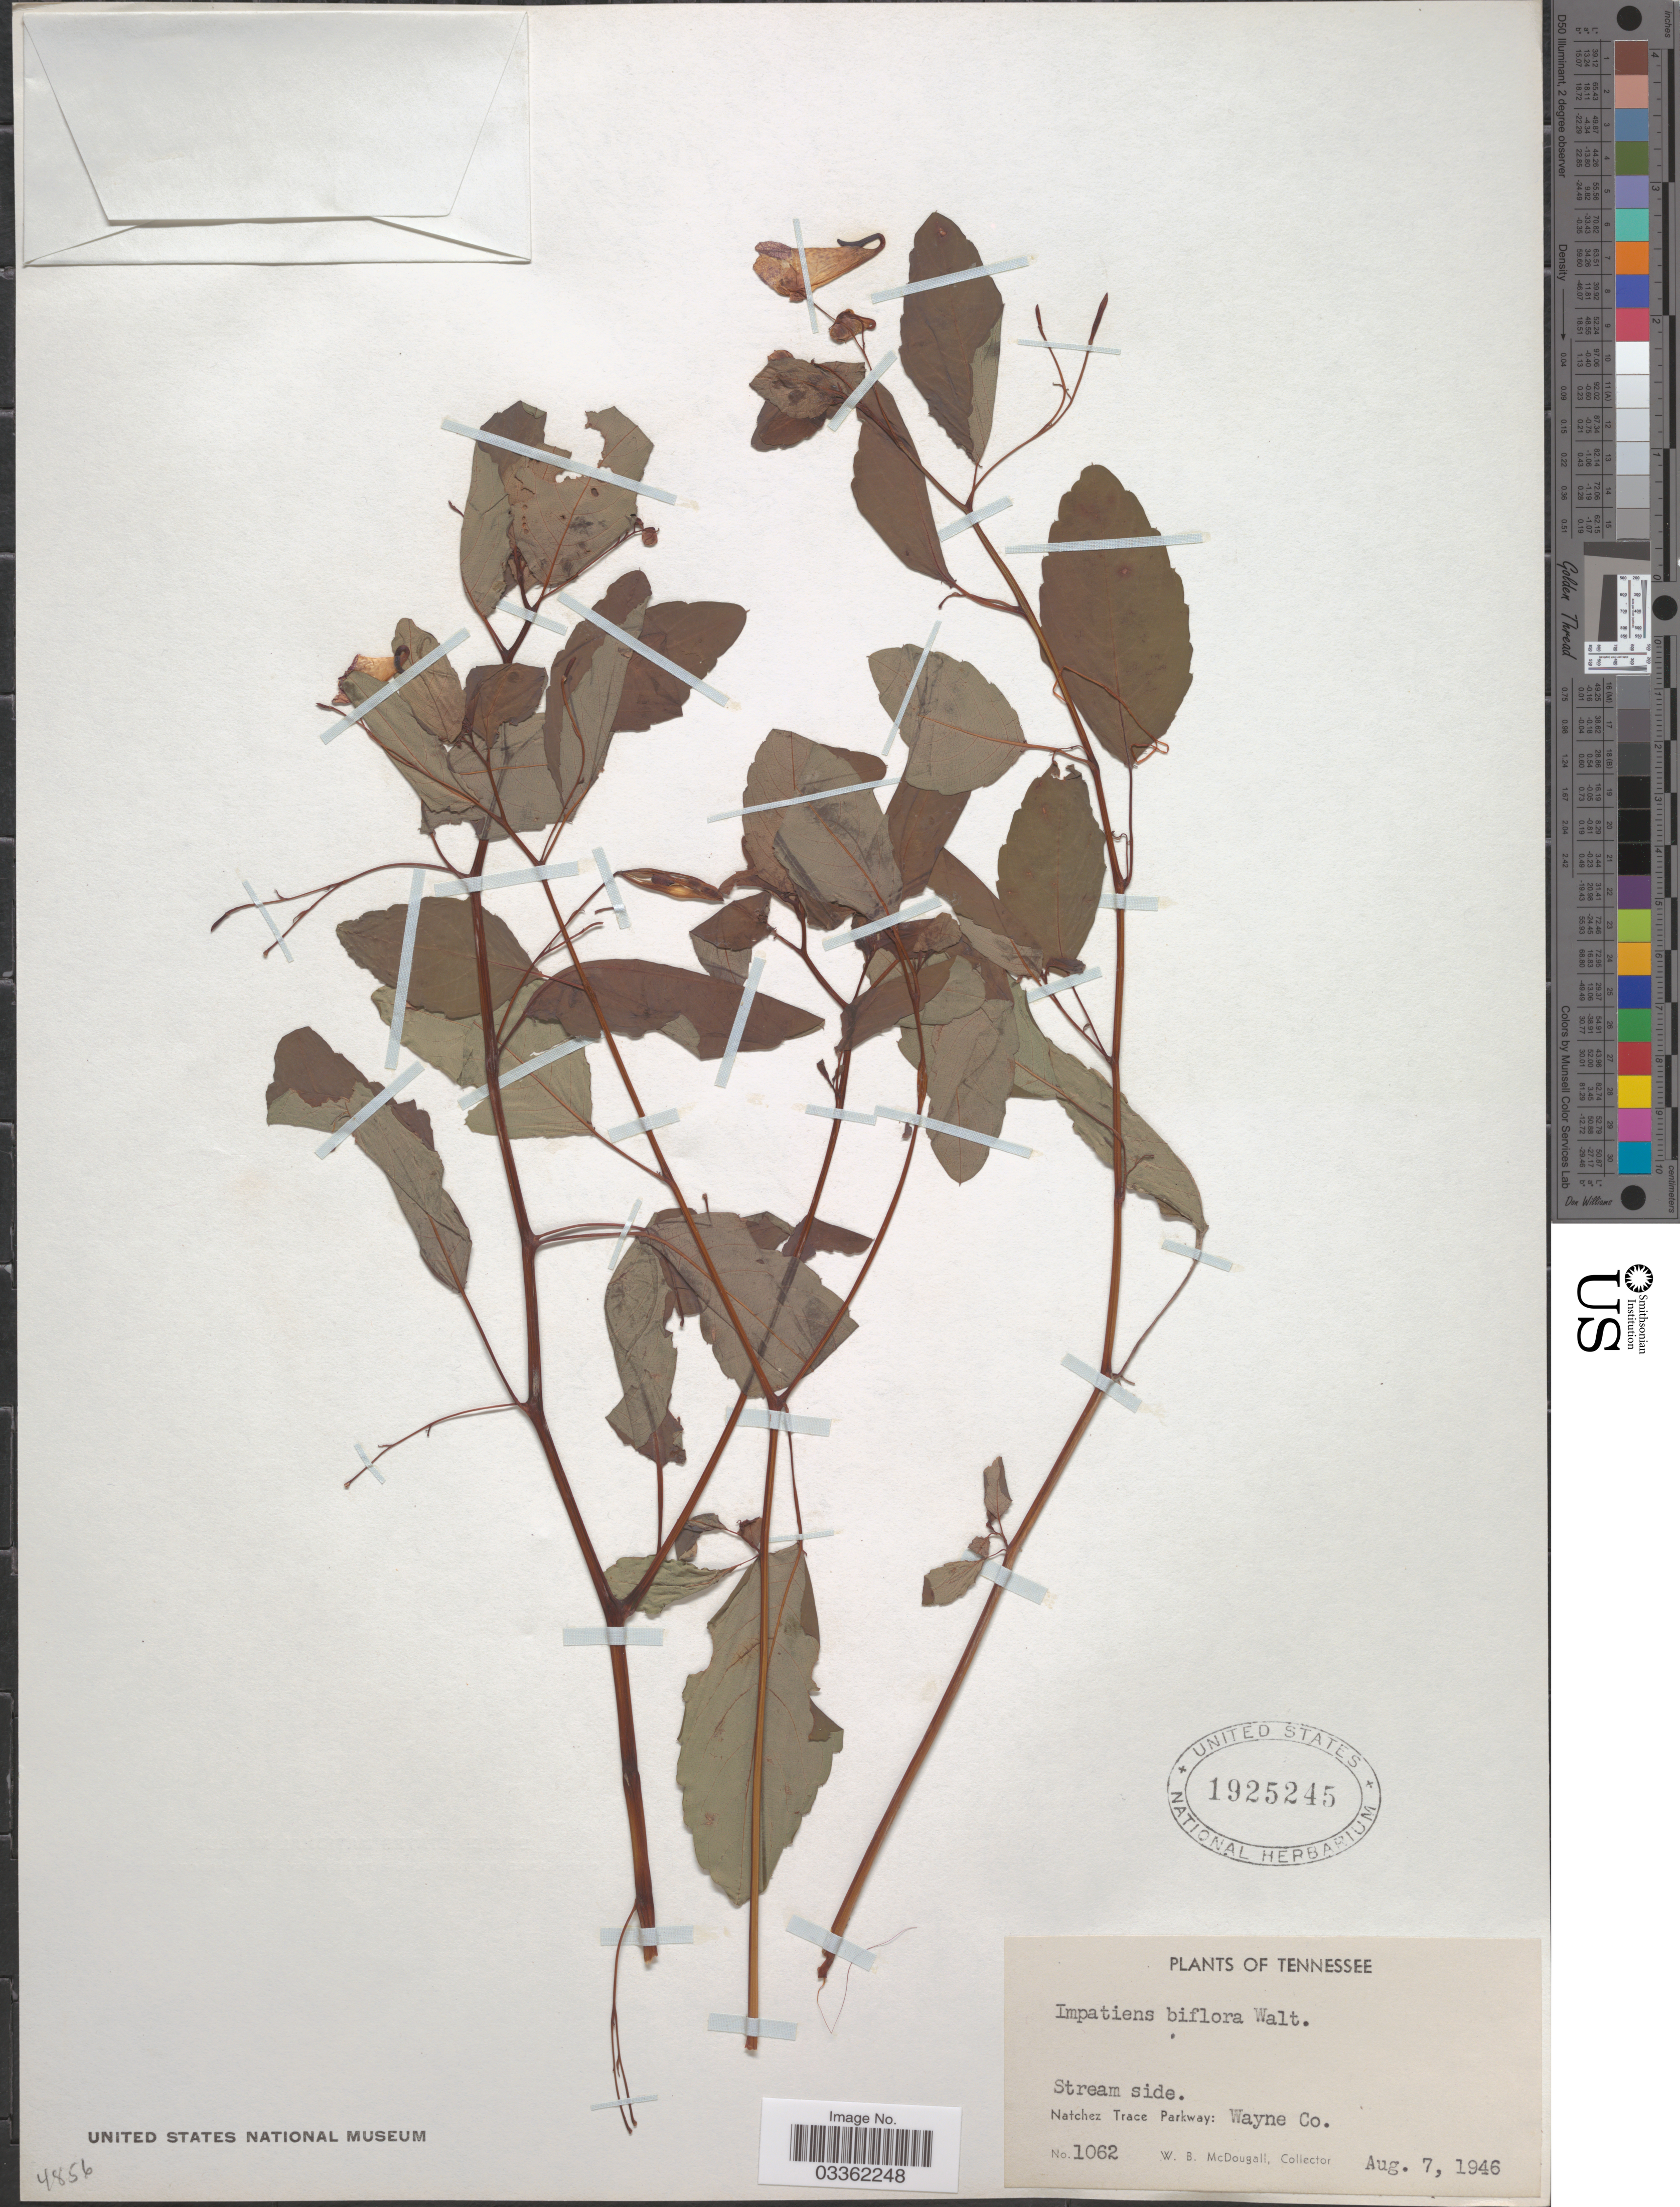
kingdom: Plantae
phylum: Tracheophyta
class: Magnoliopsida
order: Ericales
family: Balsaminaceae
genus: Impatiens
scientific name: Impatiens capensis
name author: Meerb.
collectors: W. B. McDougall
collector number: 1062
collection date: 1945-08-07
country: United States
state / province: Tennessee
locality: Natchez Trace Parkway: Wayne Co.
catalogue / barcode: US 1925245